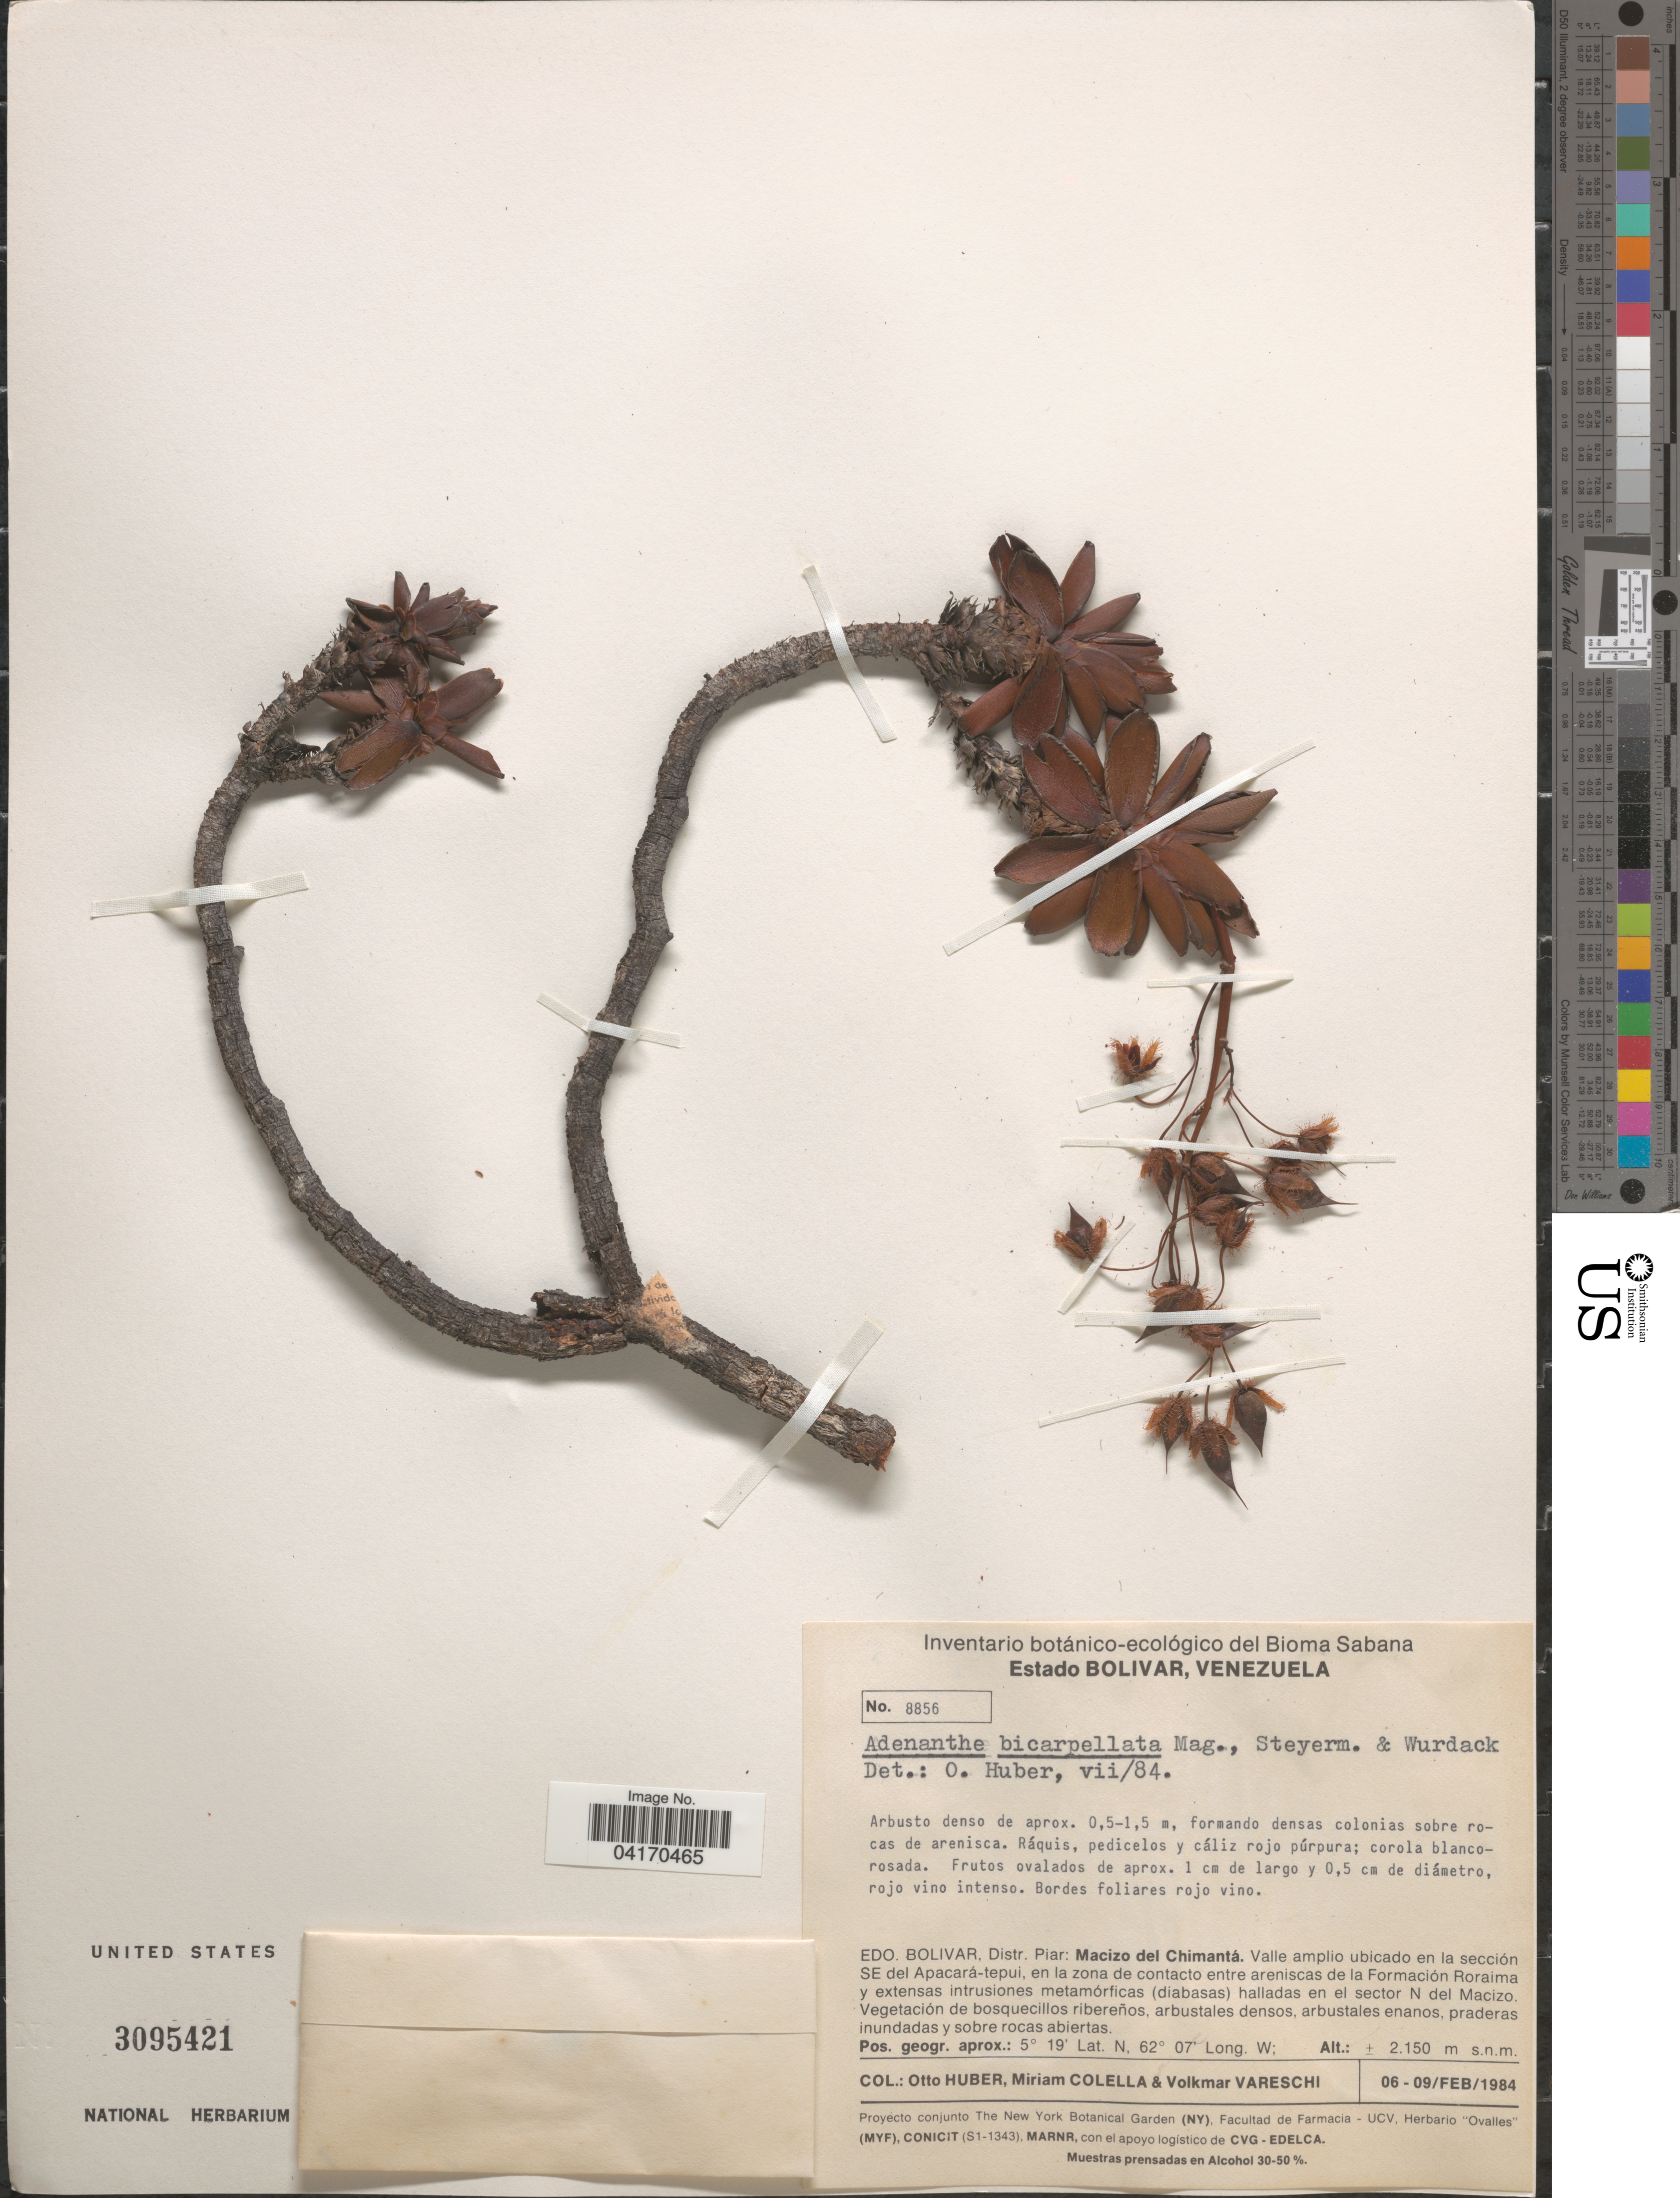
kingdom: Plantae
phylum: Tracheophyta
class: Magnoliopsida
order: Malpighiales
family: Ochnaceae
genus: Tyleria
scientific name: Tyleria bicarpellata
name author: (Maguire et al.) M.C.E. Amaral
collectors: O. Huber, M. Colella & V. Vareschi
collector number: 8856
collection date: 1984-02-08/1984-02-09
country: Venezuela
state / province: Bolivar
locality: Distrito Piar: Macizo del Chimantá. Valle amplio ubicado en la sección SE del Apacará-tepui, en la zona de contacto entre areniscas de la Formación Roraima y extensas intrusiones metamórficas (diabasas) halladas en el sector N del Macizo.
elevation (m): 2150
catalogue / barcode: US 3095421